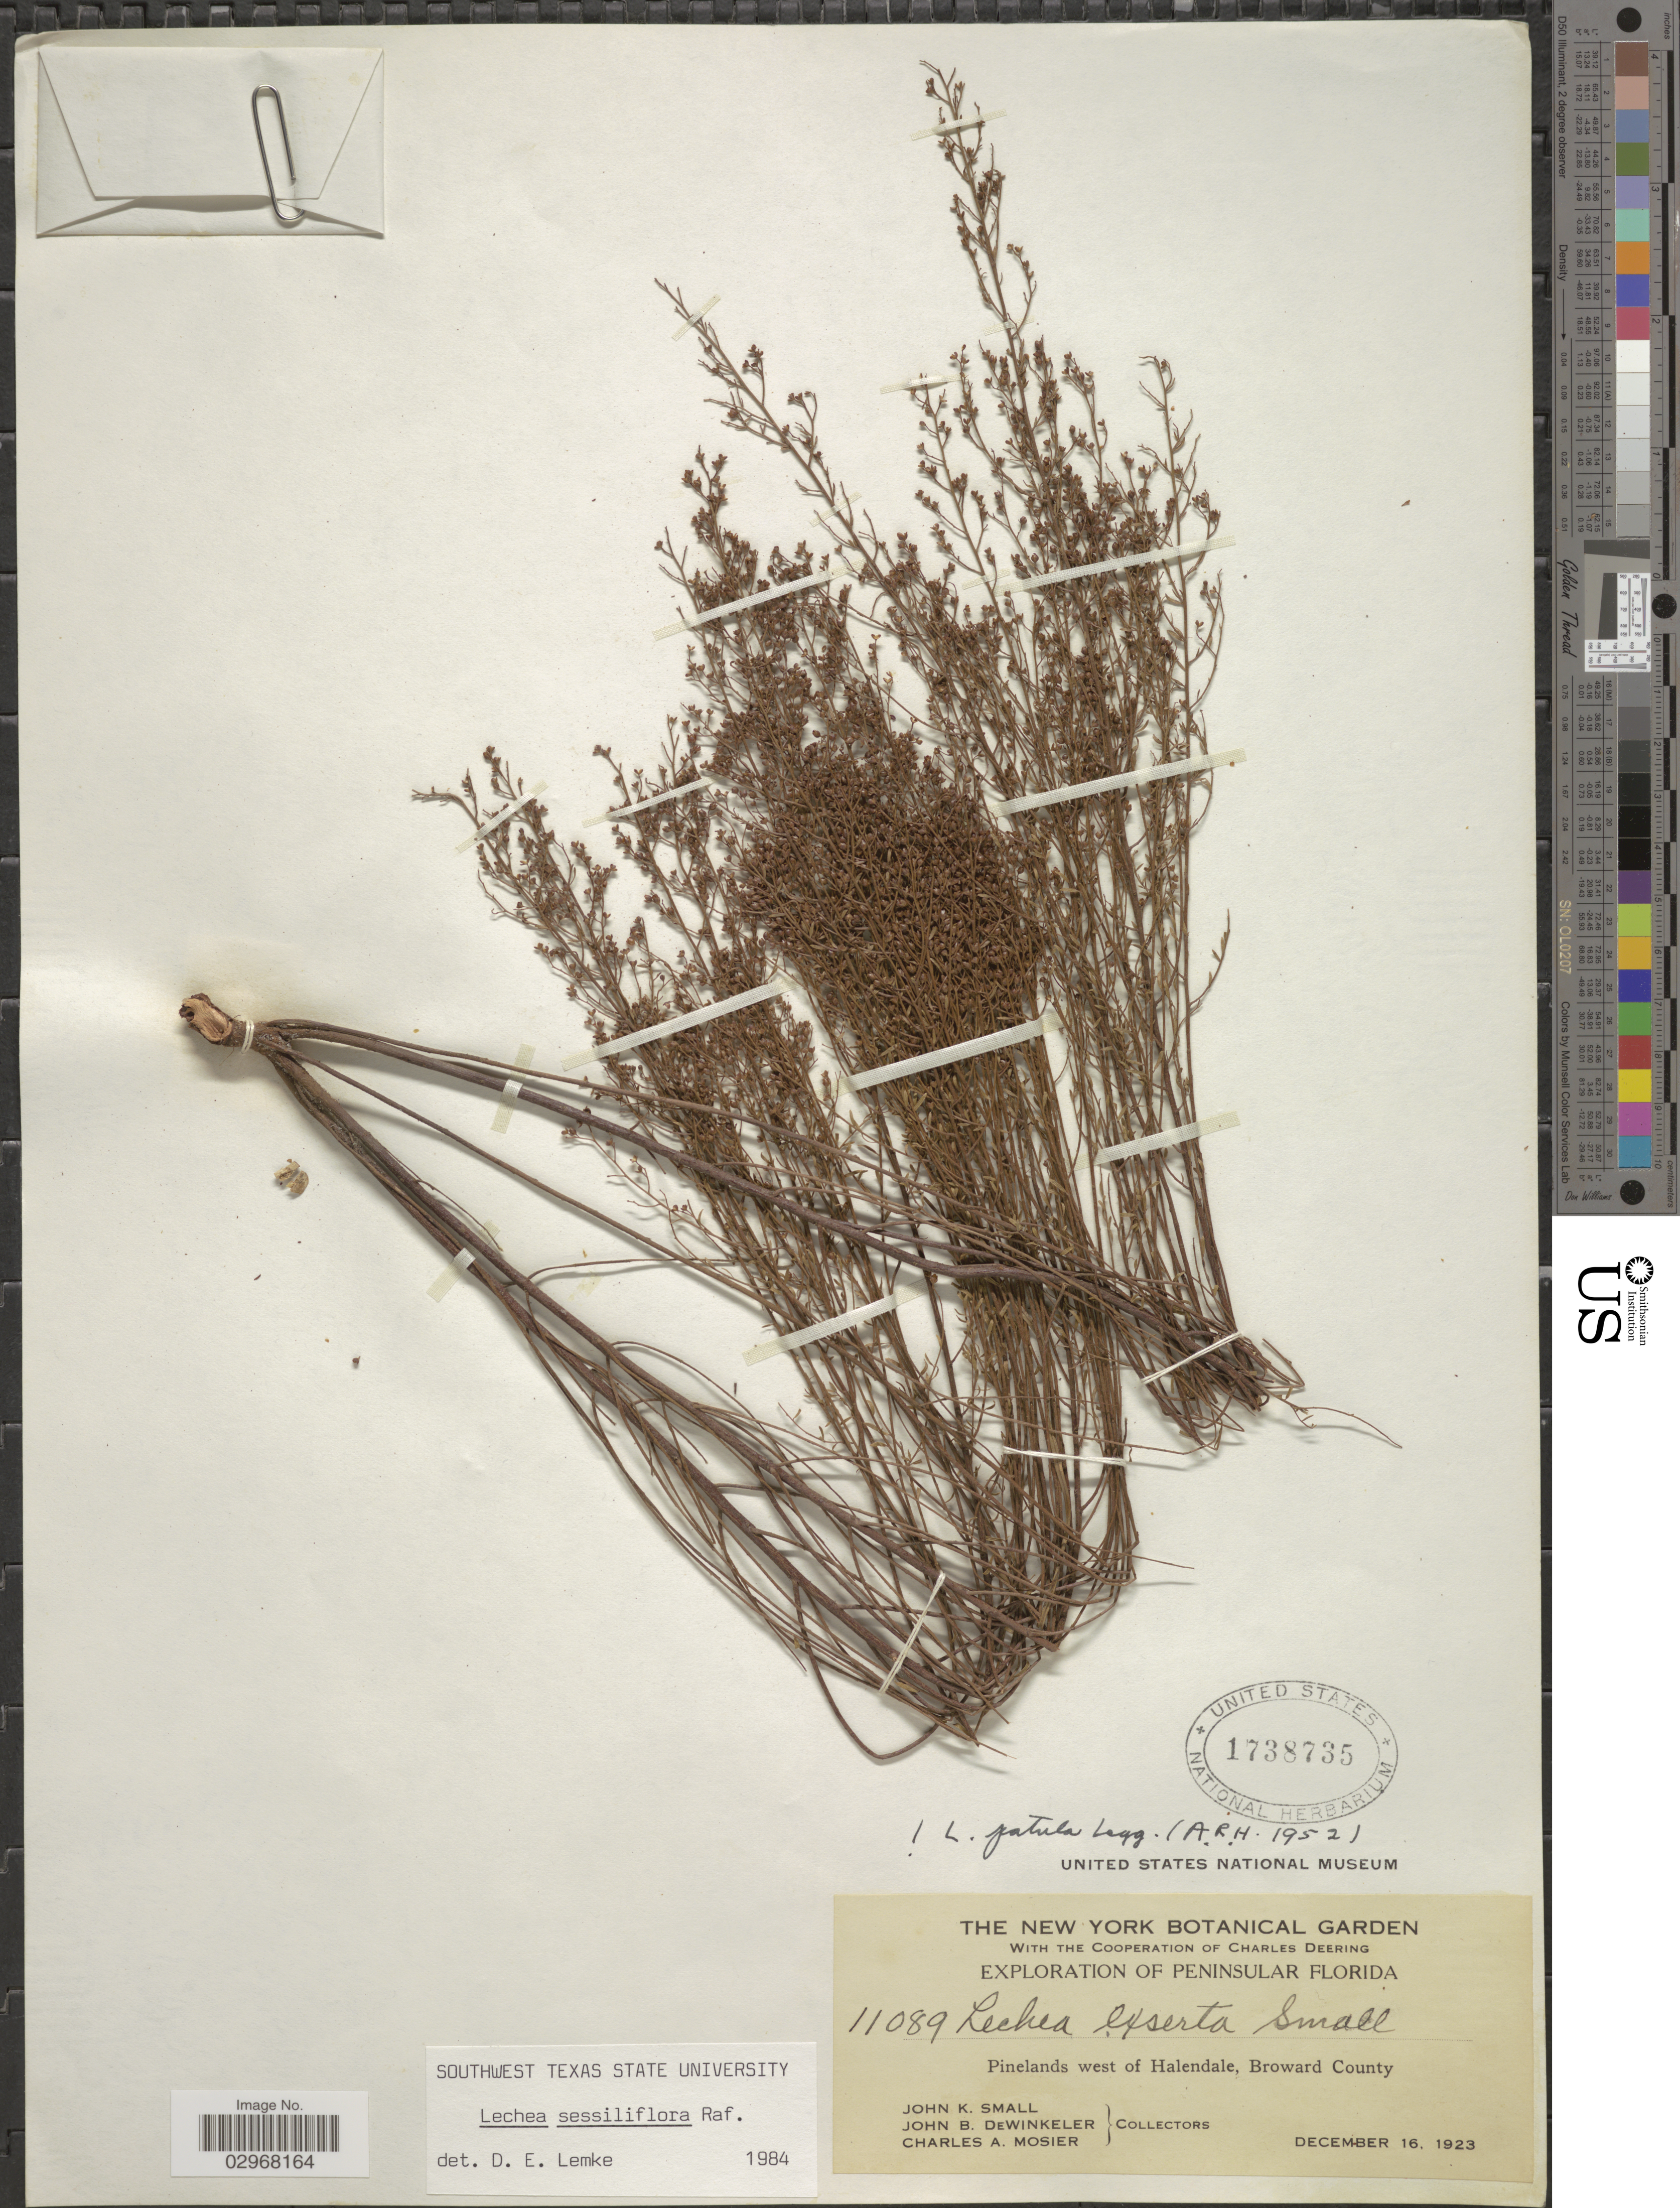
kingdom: Plantae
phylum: Tracheophyta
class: Magnoliopsida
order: Malvales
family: Cistaceae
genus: Lechea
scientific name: Lechea sessiliflora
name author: Raf.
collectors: J. K. Small, J. B. Dewinkeler & C. A. Mosier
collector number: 11089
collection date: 1923-12-16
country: United States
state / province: Florida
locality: Peninsular Florida. Pinelands west of Halendale, Broward County.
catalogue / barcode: US 1738735